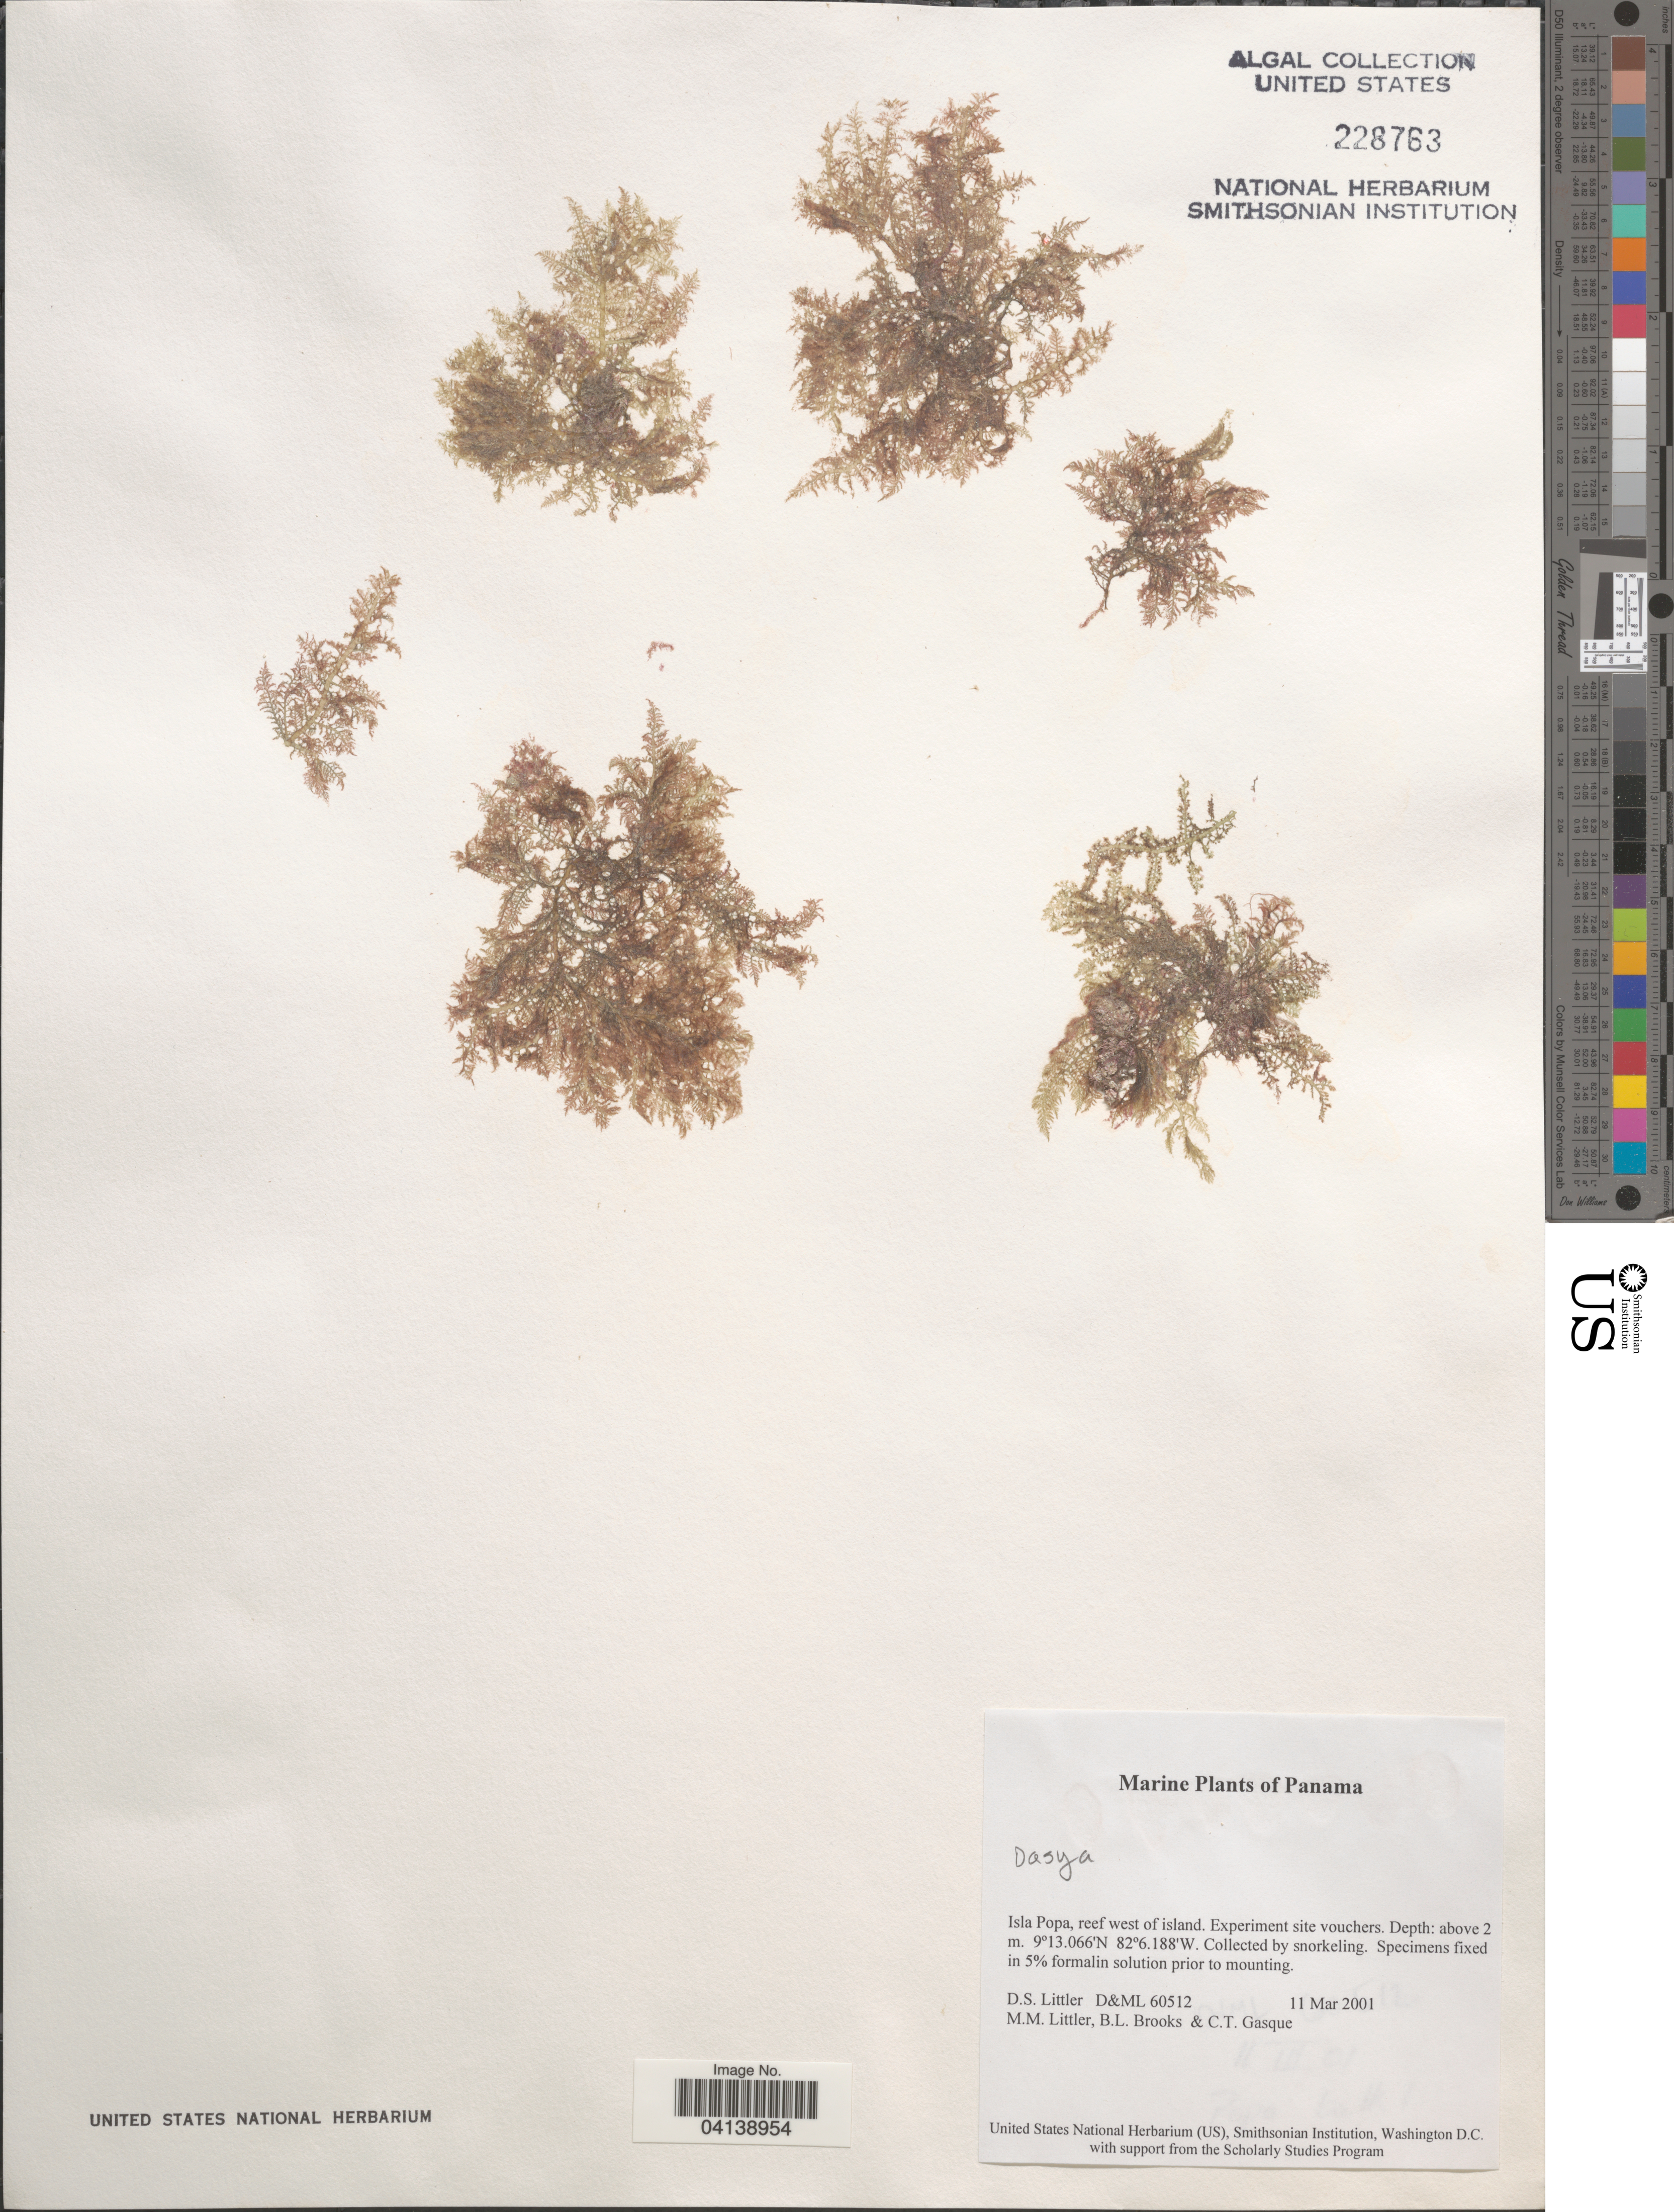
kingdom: Plantae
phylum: Rhodophyta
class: Florideophyceae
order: Ceramiales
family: Dasyaceae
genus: Dasya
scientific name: Dasya sp.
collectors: D. S. Littler, B. Brooks & C. Gasque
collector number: D&ML 60512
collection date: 2001-03-11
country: Panama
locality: Isla Popa, reed west of island.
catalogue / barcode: US 228763